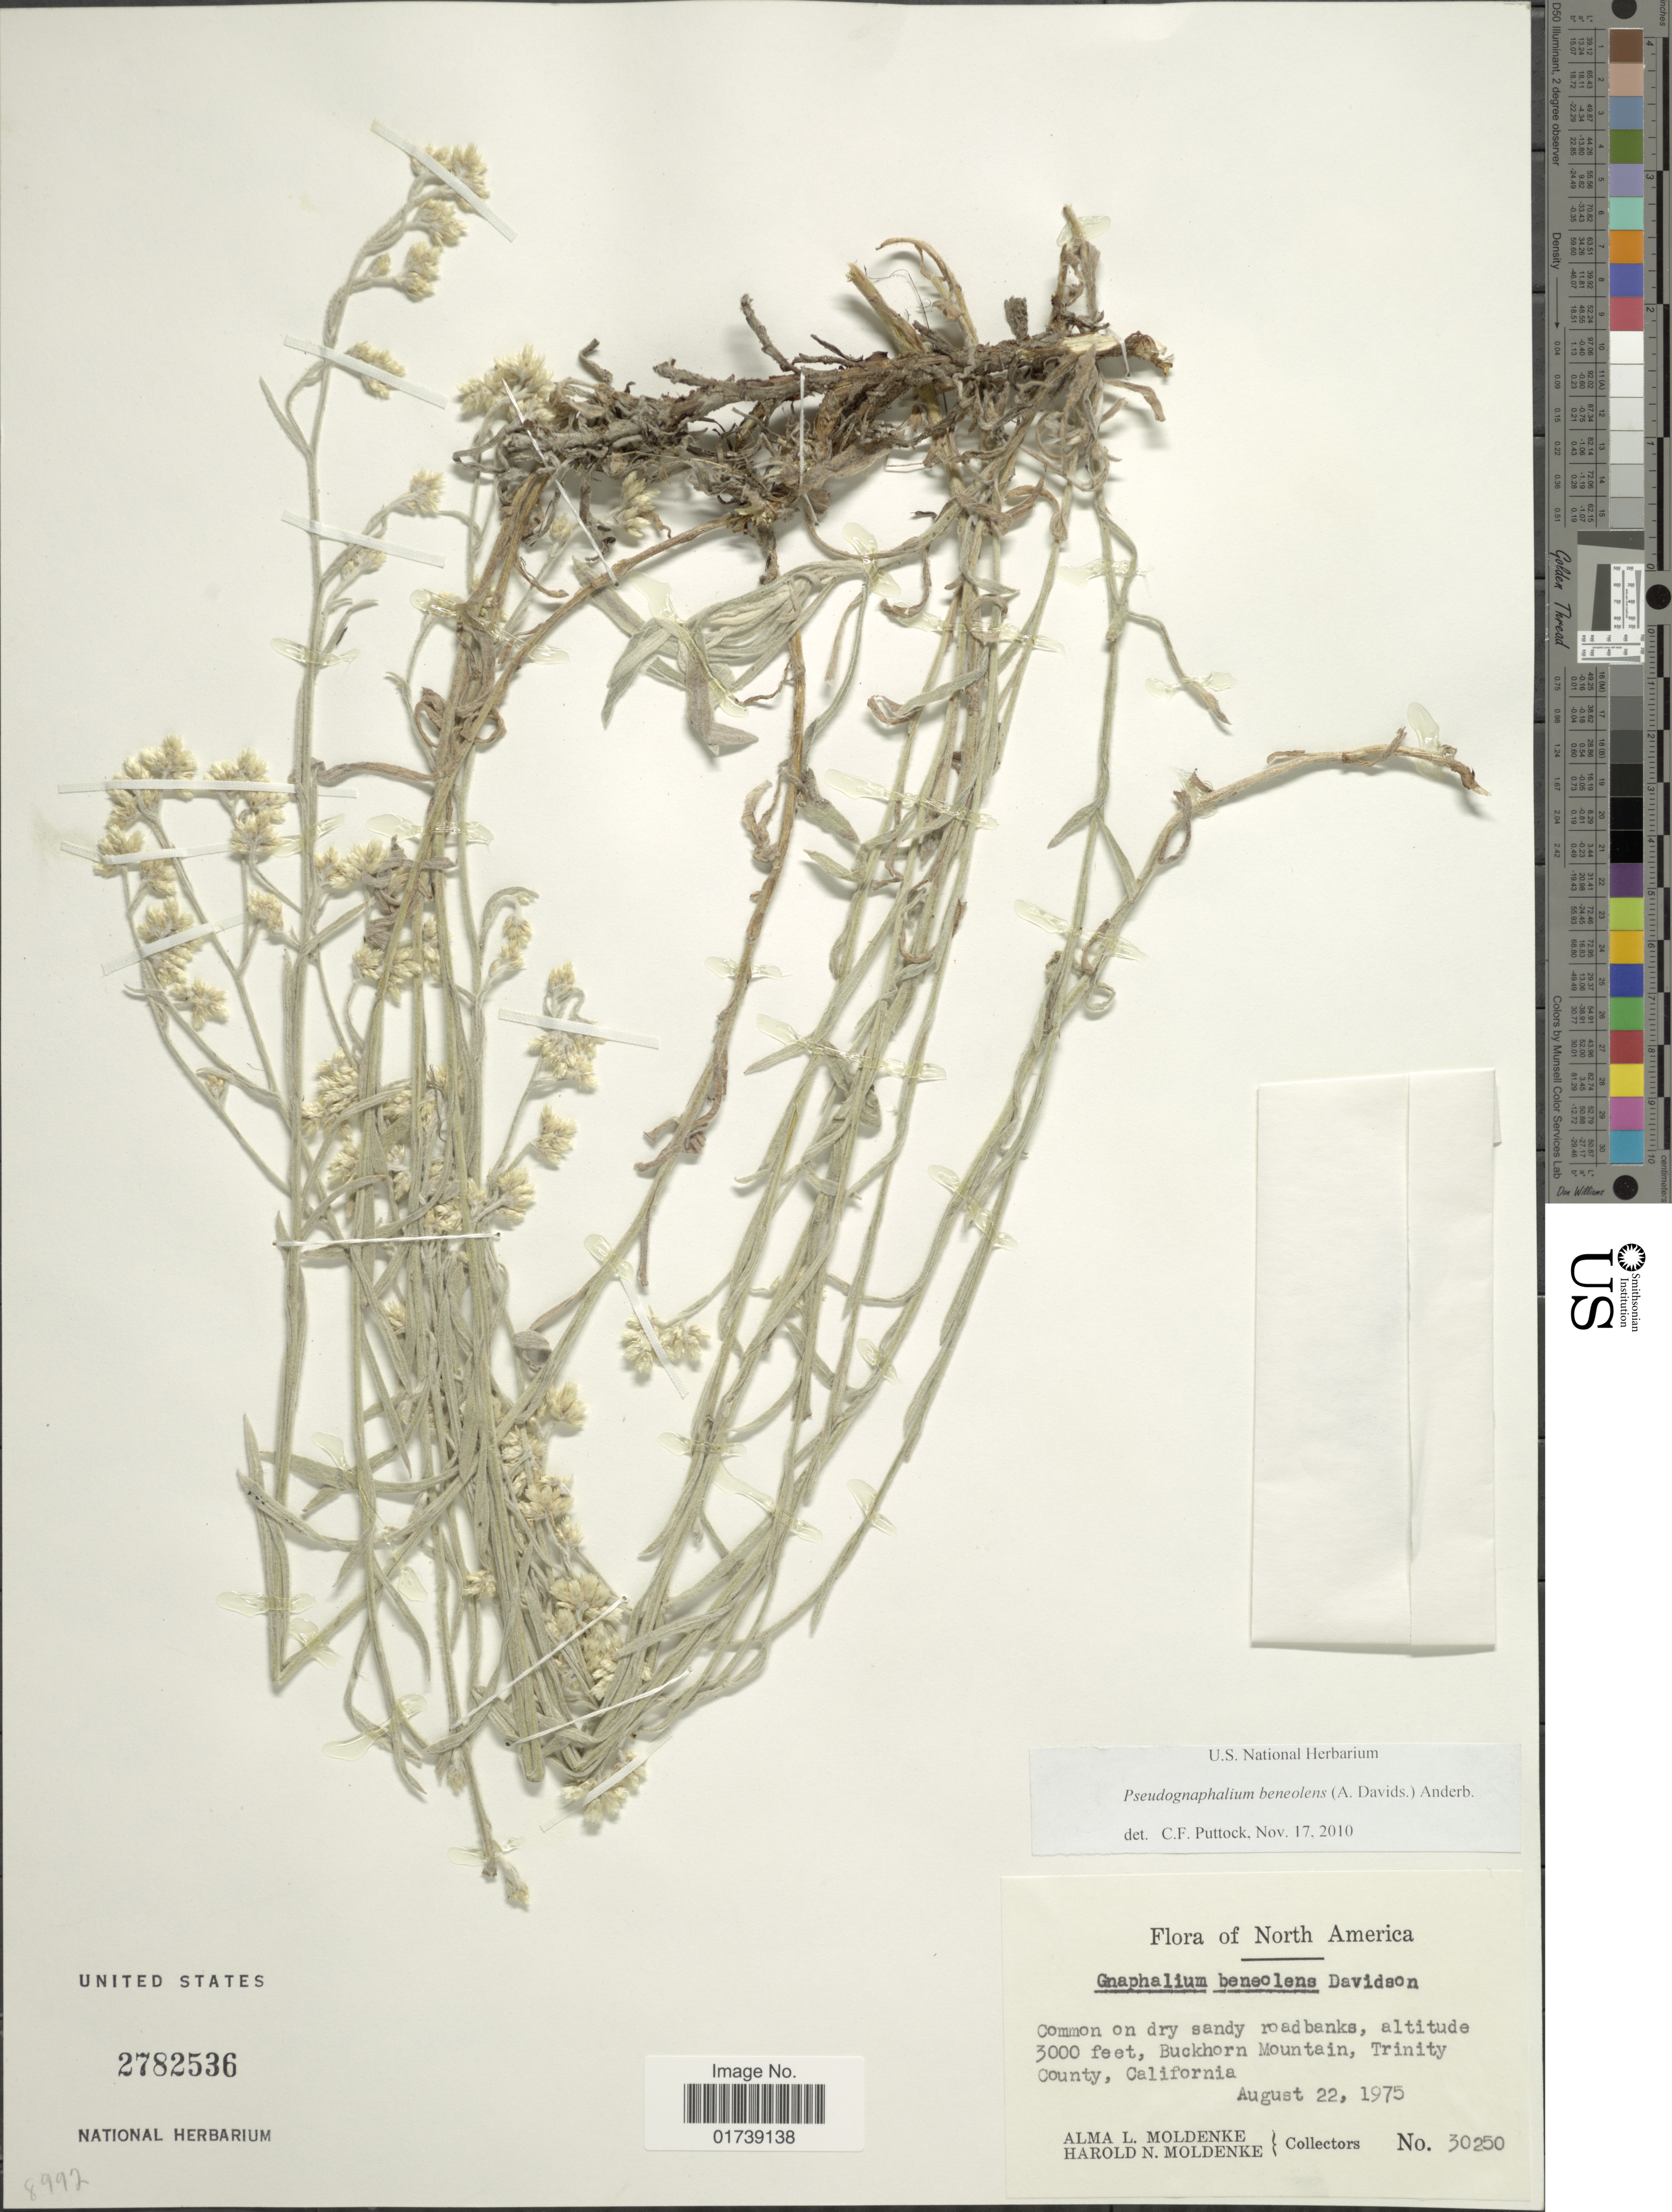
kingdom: Plantae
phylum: Tracheophyta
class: Magnoliopsida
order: Asterales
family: Asteraceae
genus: Pseudognaphalium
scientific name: Pseudognaphalium beneolens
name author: (Davidson) Anderb.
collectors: A. L. Moldenke & H. N. Moldenke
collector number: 30250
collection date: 1975-08-22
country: United States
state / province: California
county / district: Trinity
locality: North America, Buckhorn Mountain, Trinity County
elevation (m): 914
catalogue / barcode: US 2782536